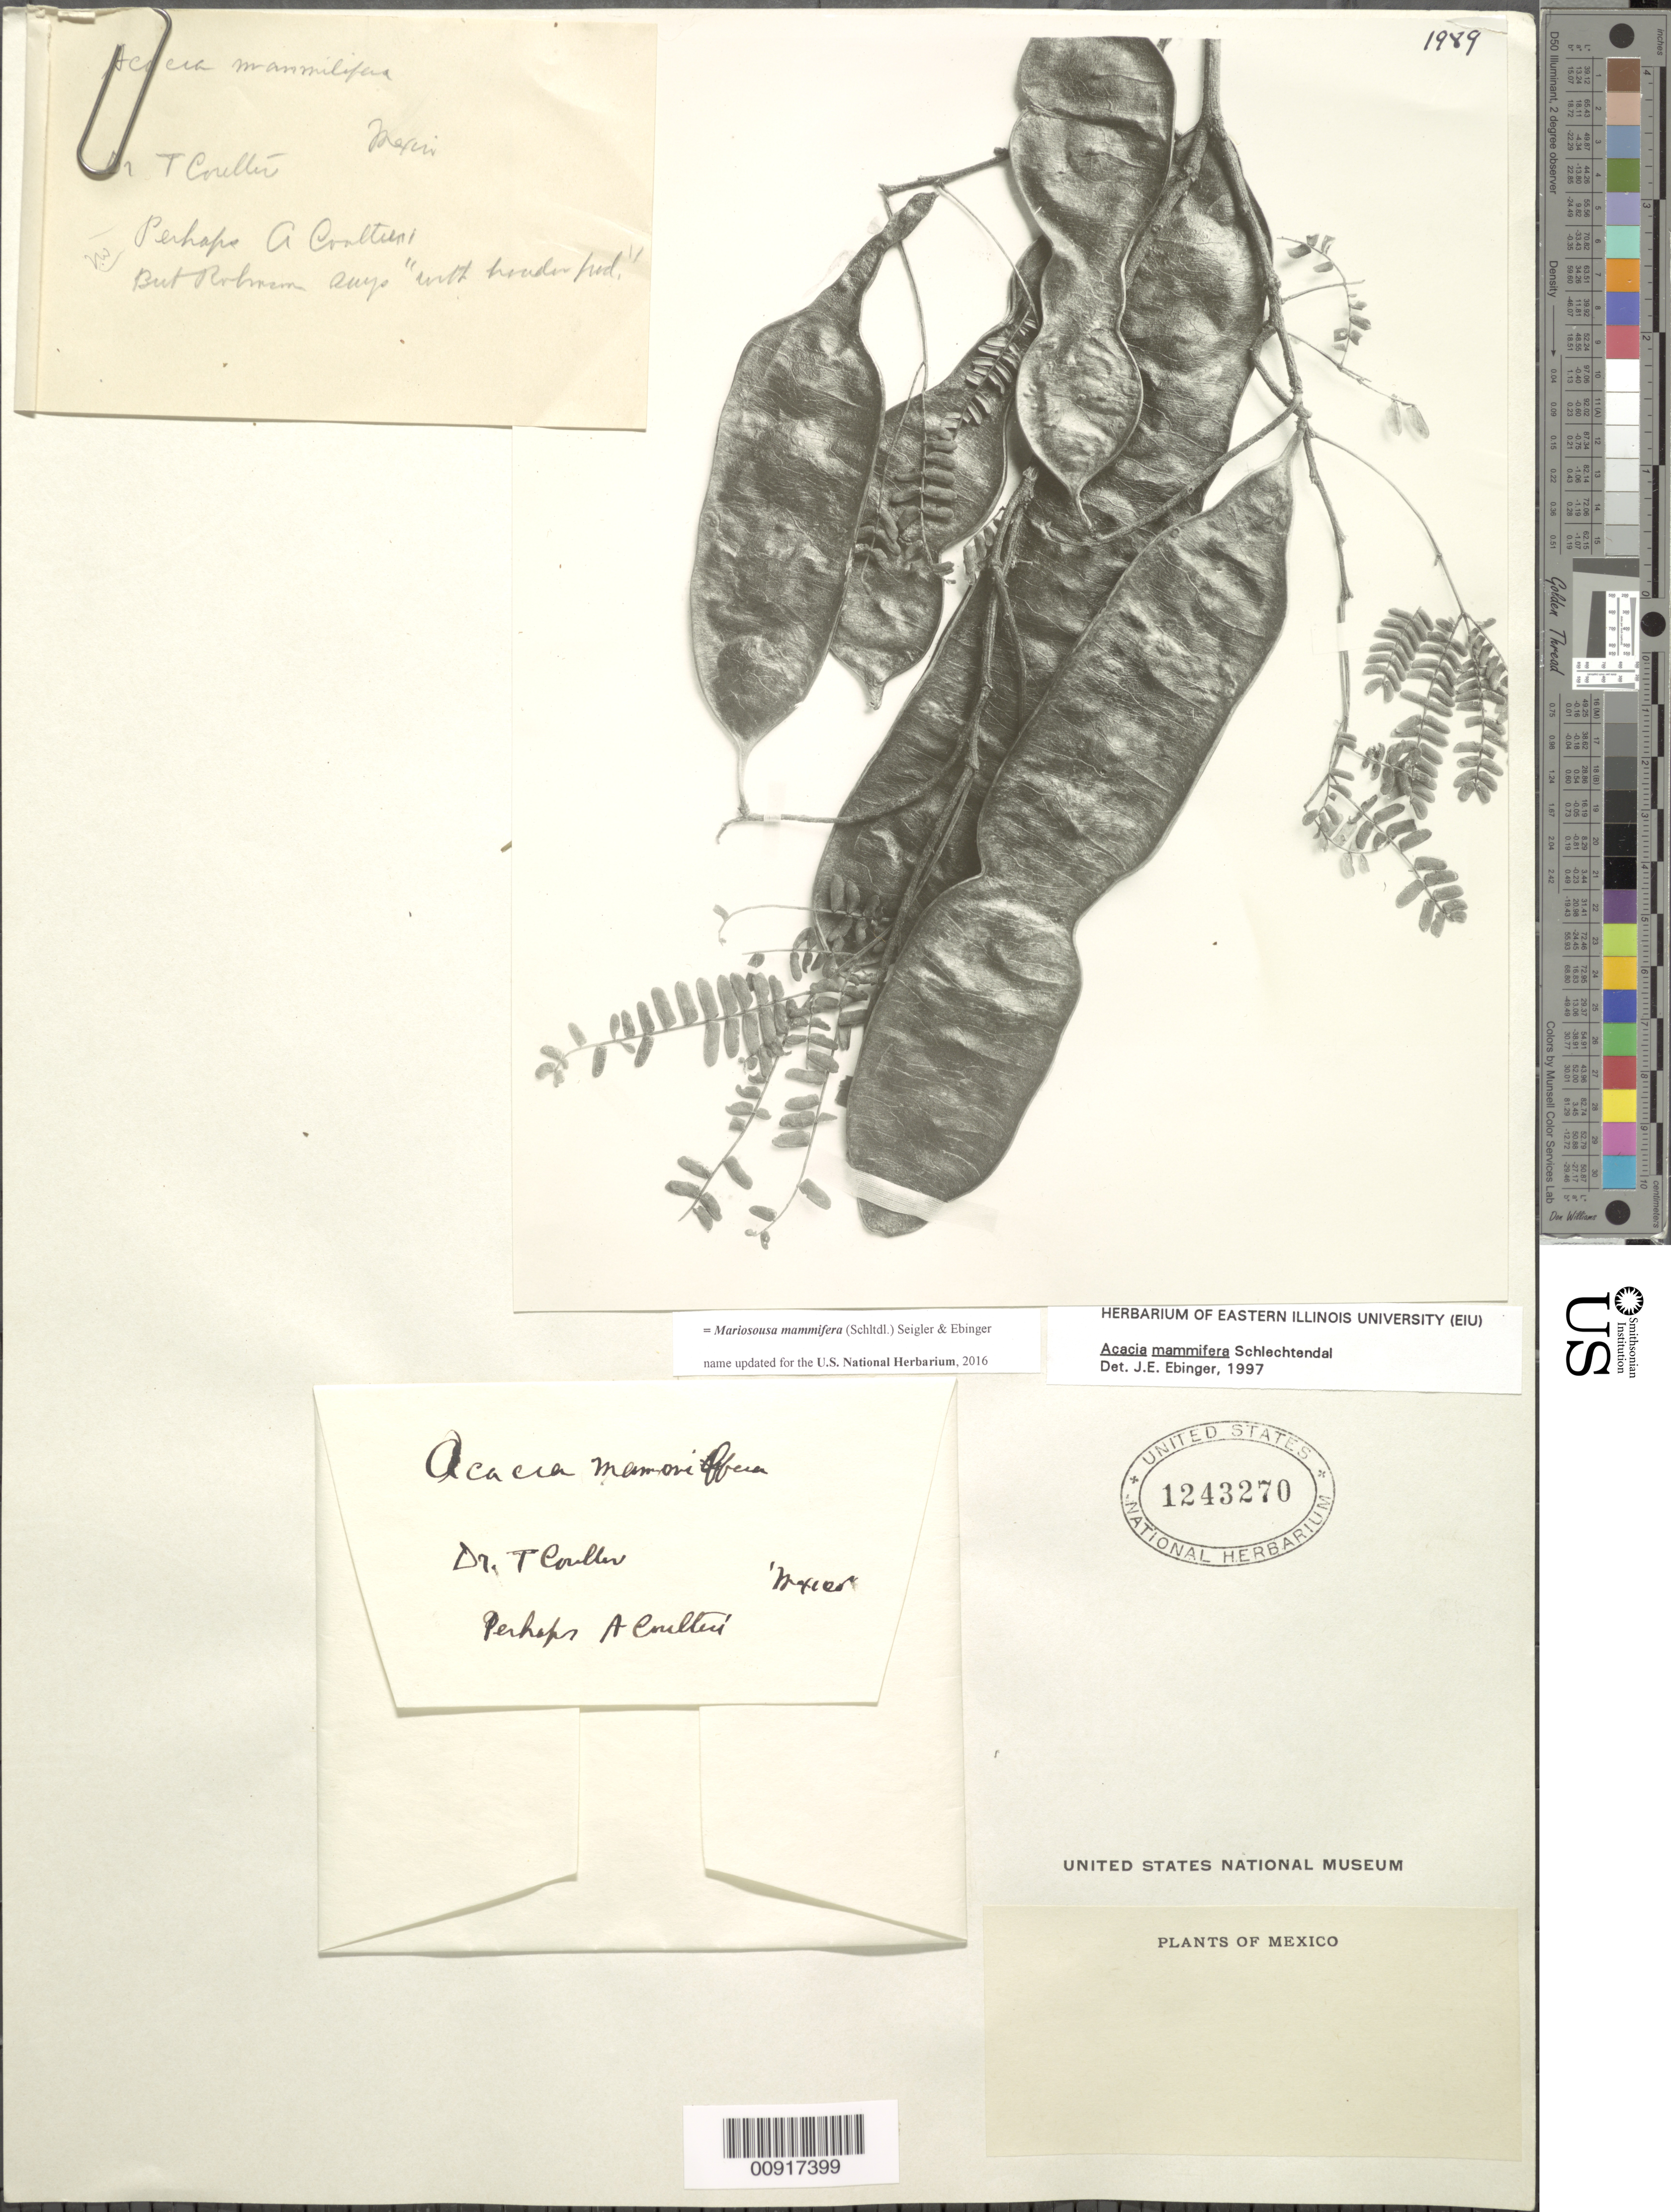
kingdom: Plantae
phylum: Tracheophyta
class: Magnoliopsida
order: Fabales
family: Fabaceae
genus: Mariosousa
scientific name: Mariosousa mammifera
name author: (Schltdl.) Seigler & Ebinger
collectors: T. Coulter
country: Mexico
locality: Mexico.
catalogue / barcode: US 1243270